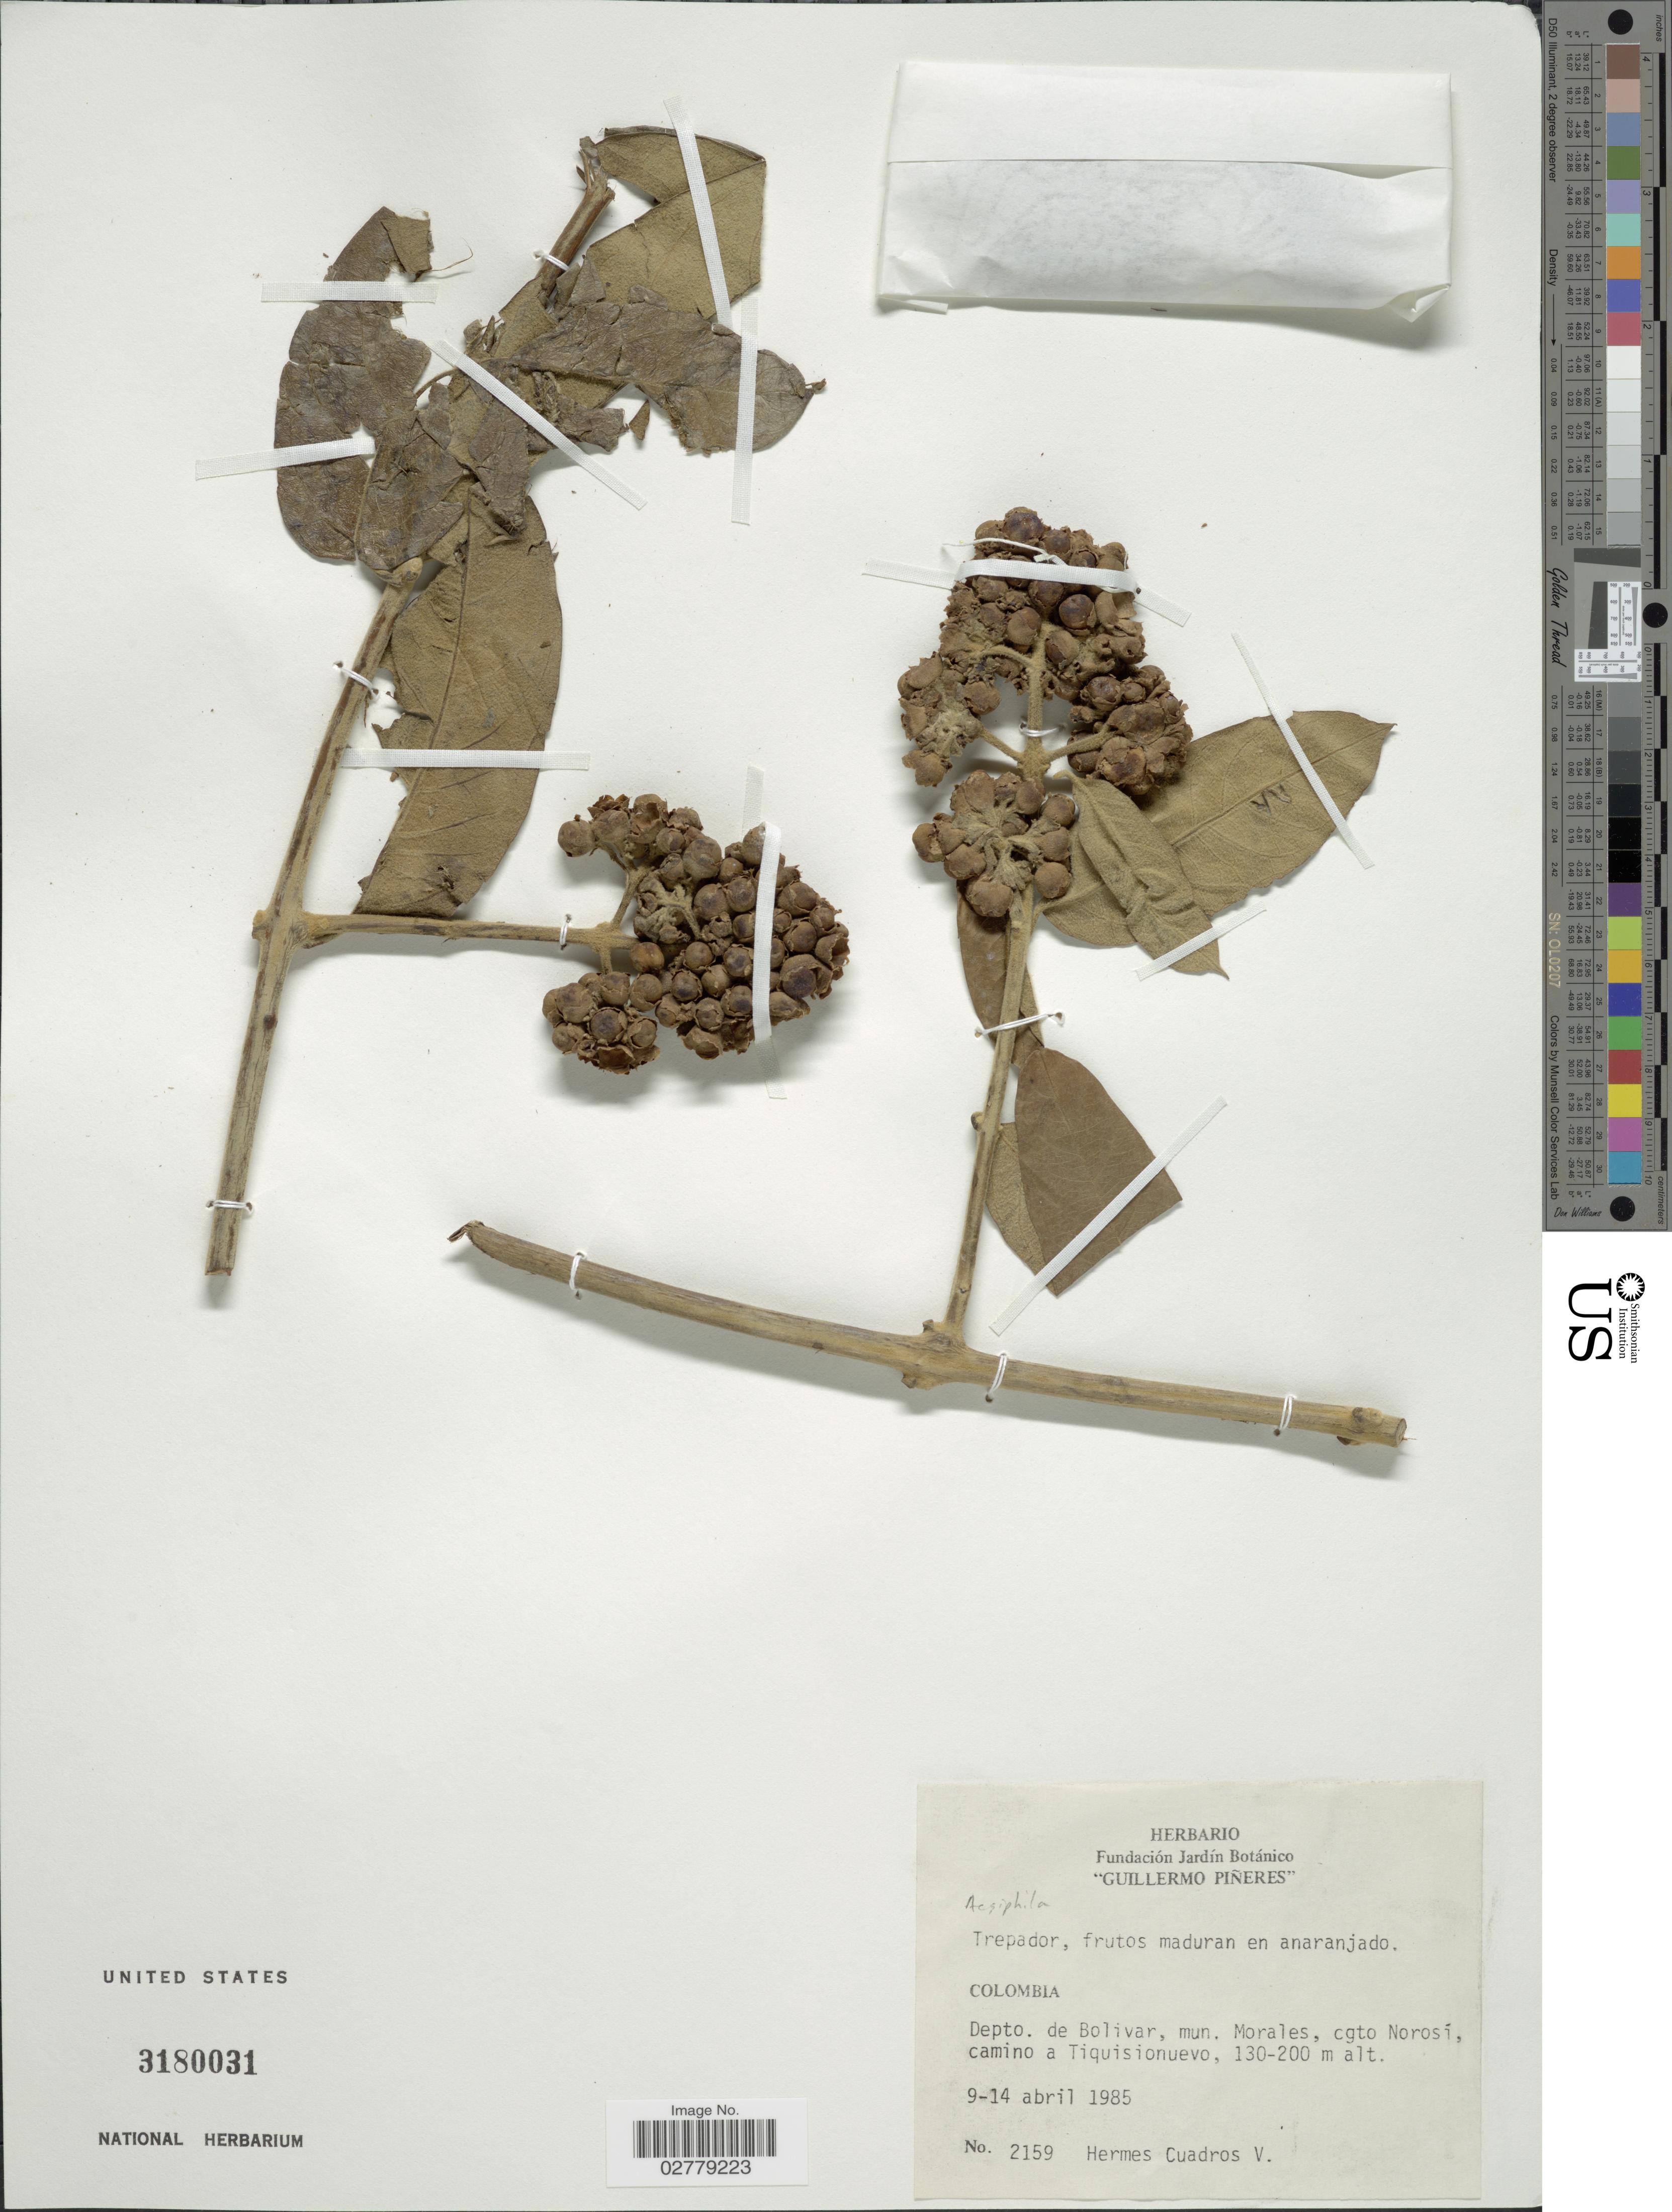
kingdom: Plantae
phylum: Tracheophyta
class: Magnoliopsida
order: Lamiales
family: Lamiaceae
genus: Aegiphila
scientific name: Aegiphila sp.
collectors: H. Cuadros V.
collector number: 2159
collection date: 1985-04-09/1985-04-14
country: Colombia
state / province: Bolívar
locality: Depto. de Bolivar, mun. Morales, cgto Norosí, camino a Tiquisionuevo.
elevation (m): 130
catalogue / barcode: US 3180031